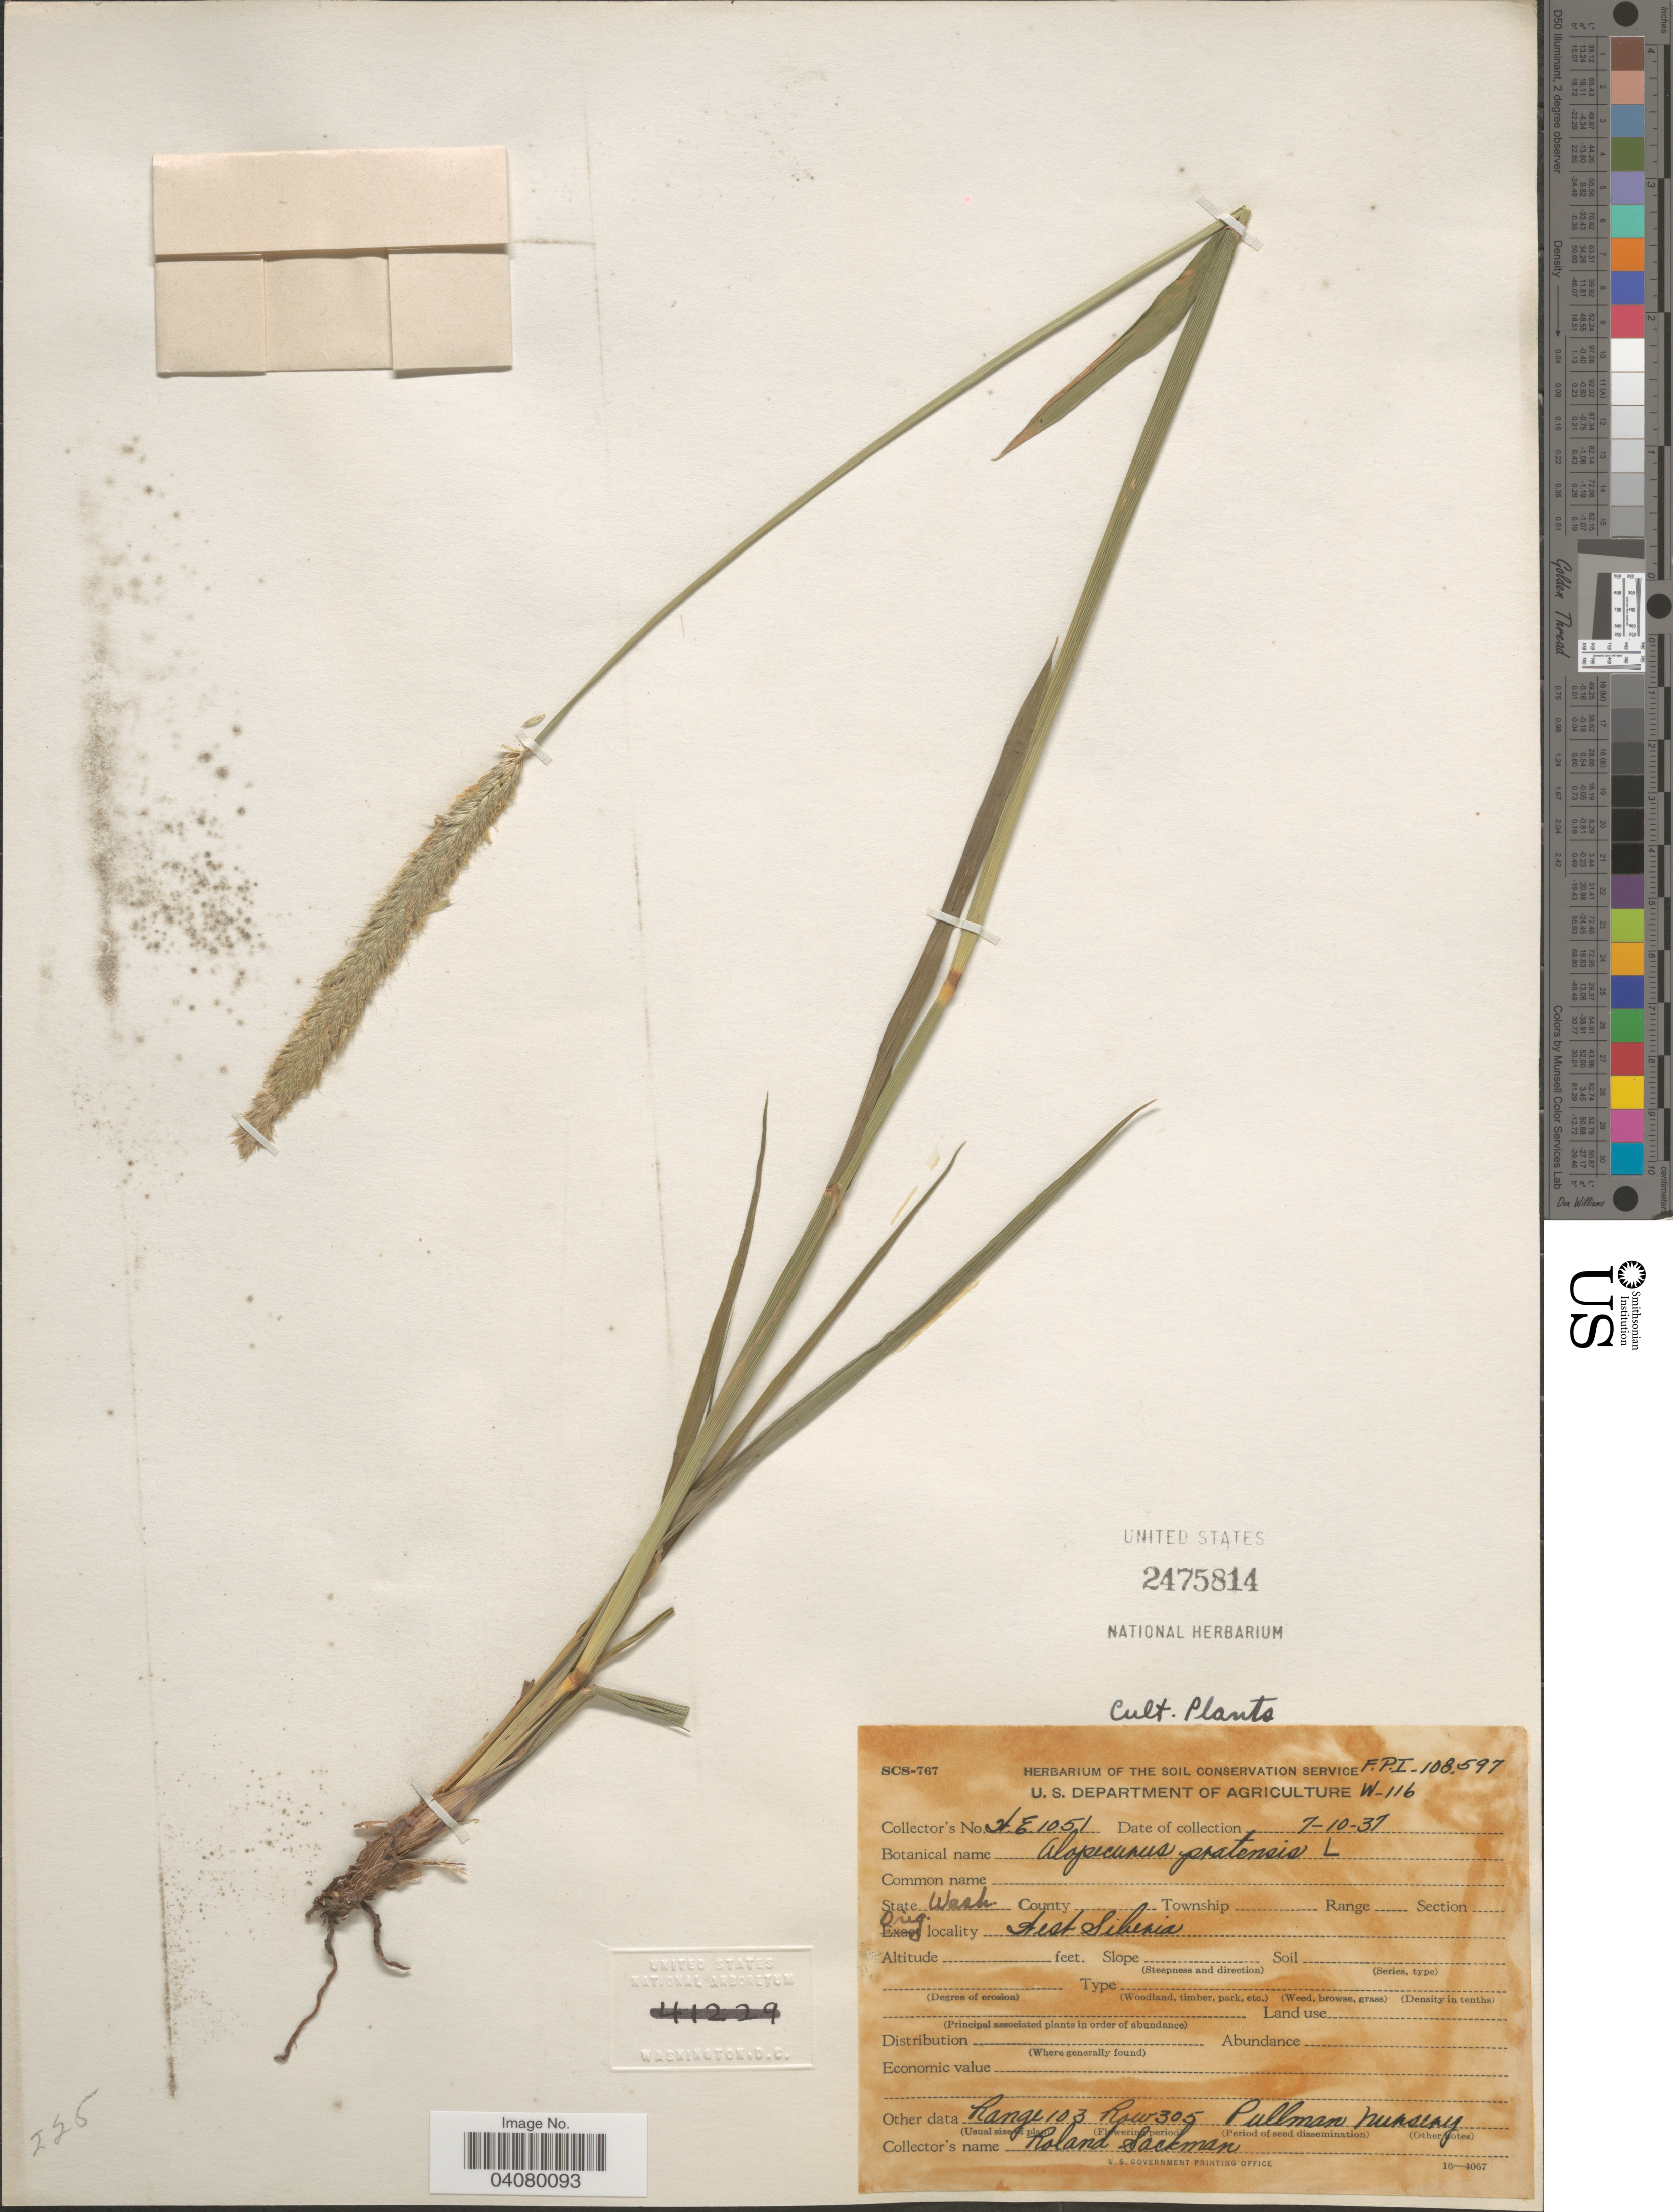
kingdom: Plantae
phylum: Tracheophyta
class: Liliopsida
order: Poales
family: Poaceae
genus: Alopecurus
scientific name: Alopecurus pratensis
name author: L.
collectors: R. Jackman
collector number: FPI-108597?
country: United States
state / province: Washington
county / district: Whitman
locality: Range 103 Row 305 Pullman Nursery.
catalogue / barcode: US 2475814